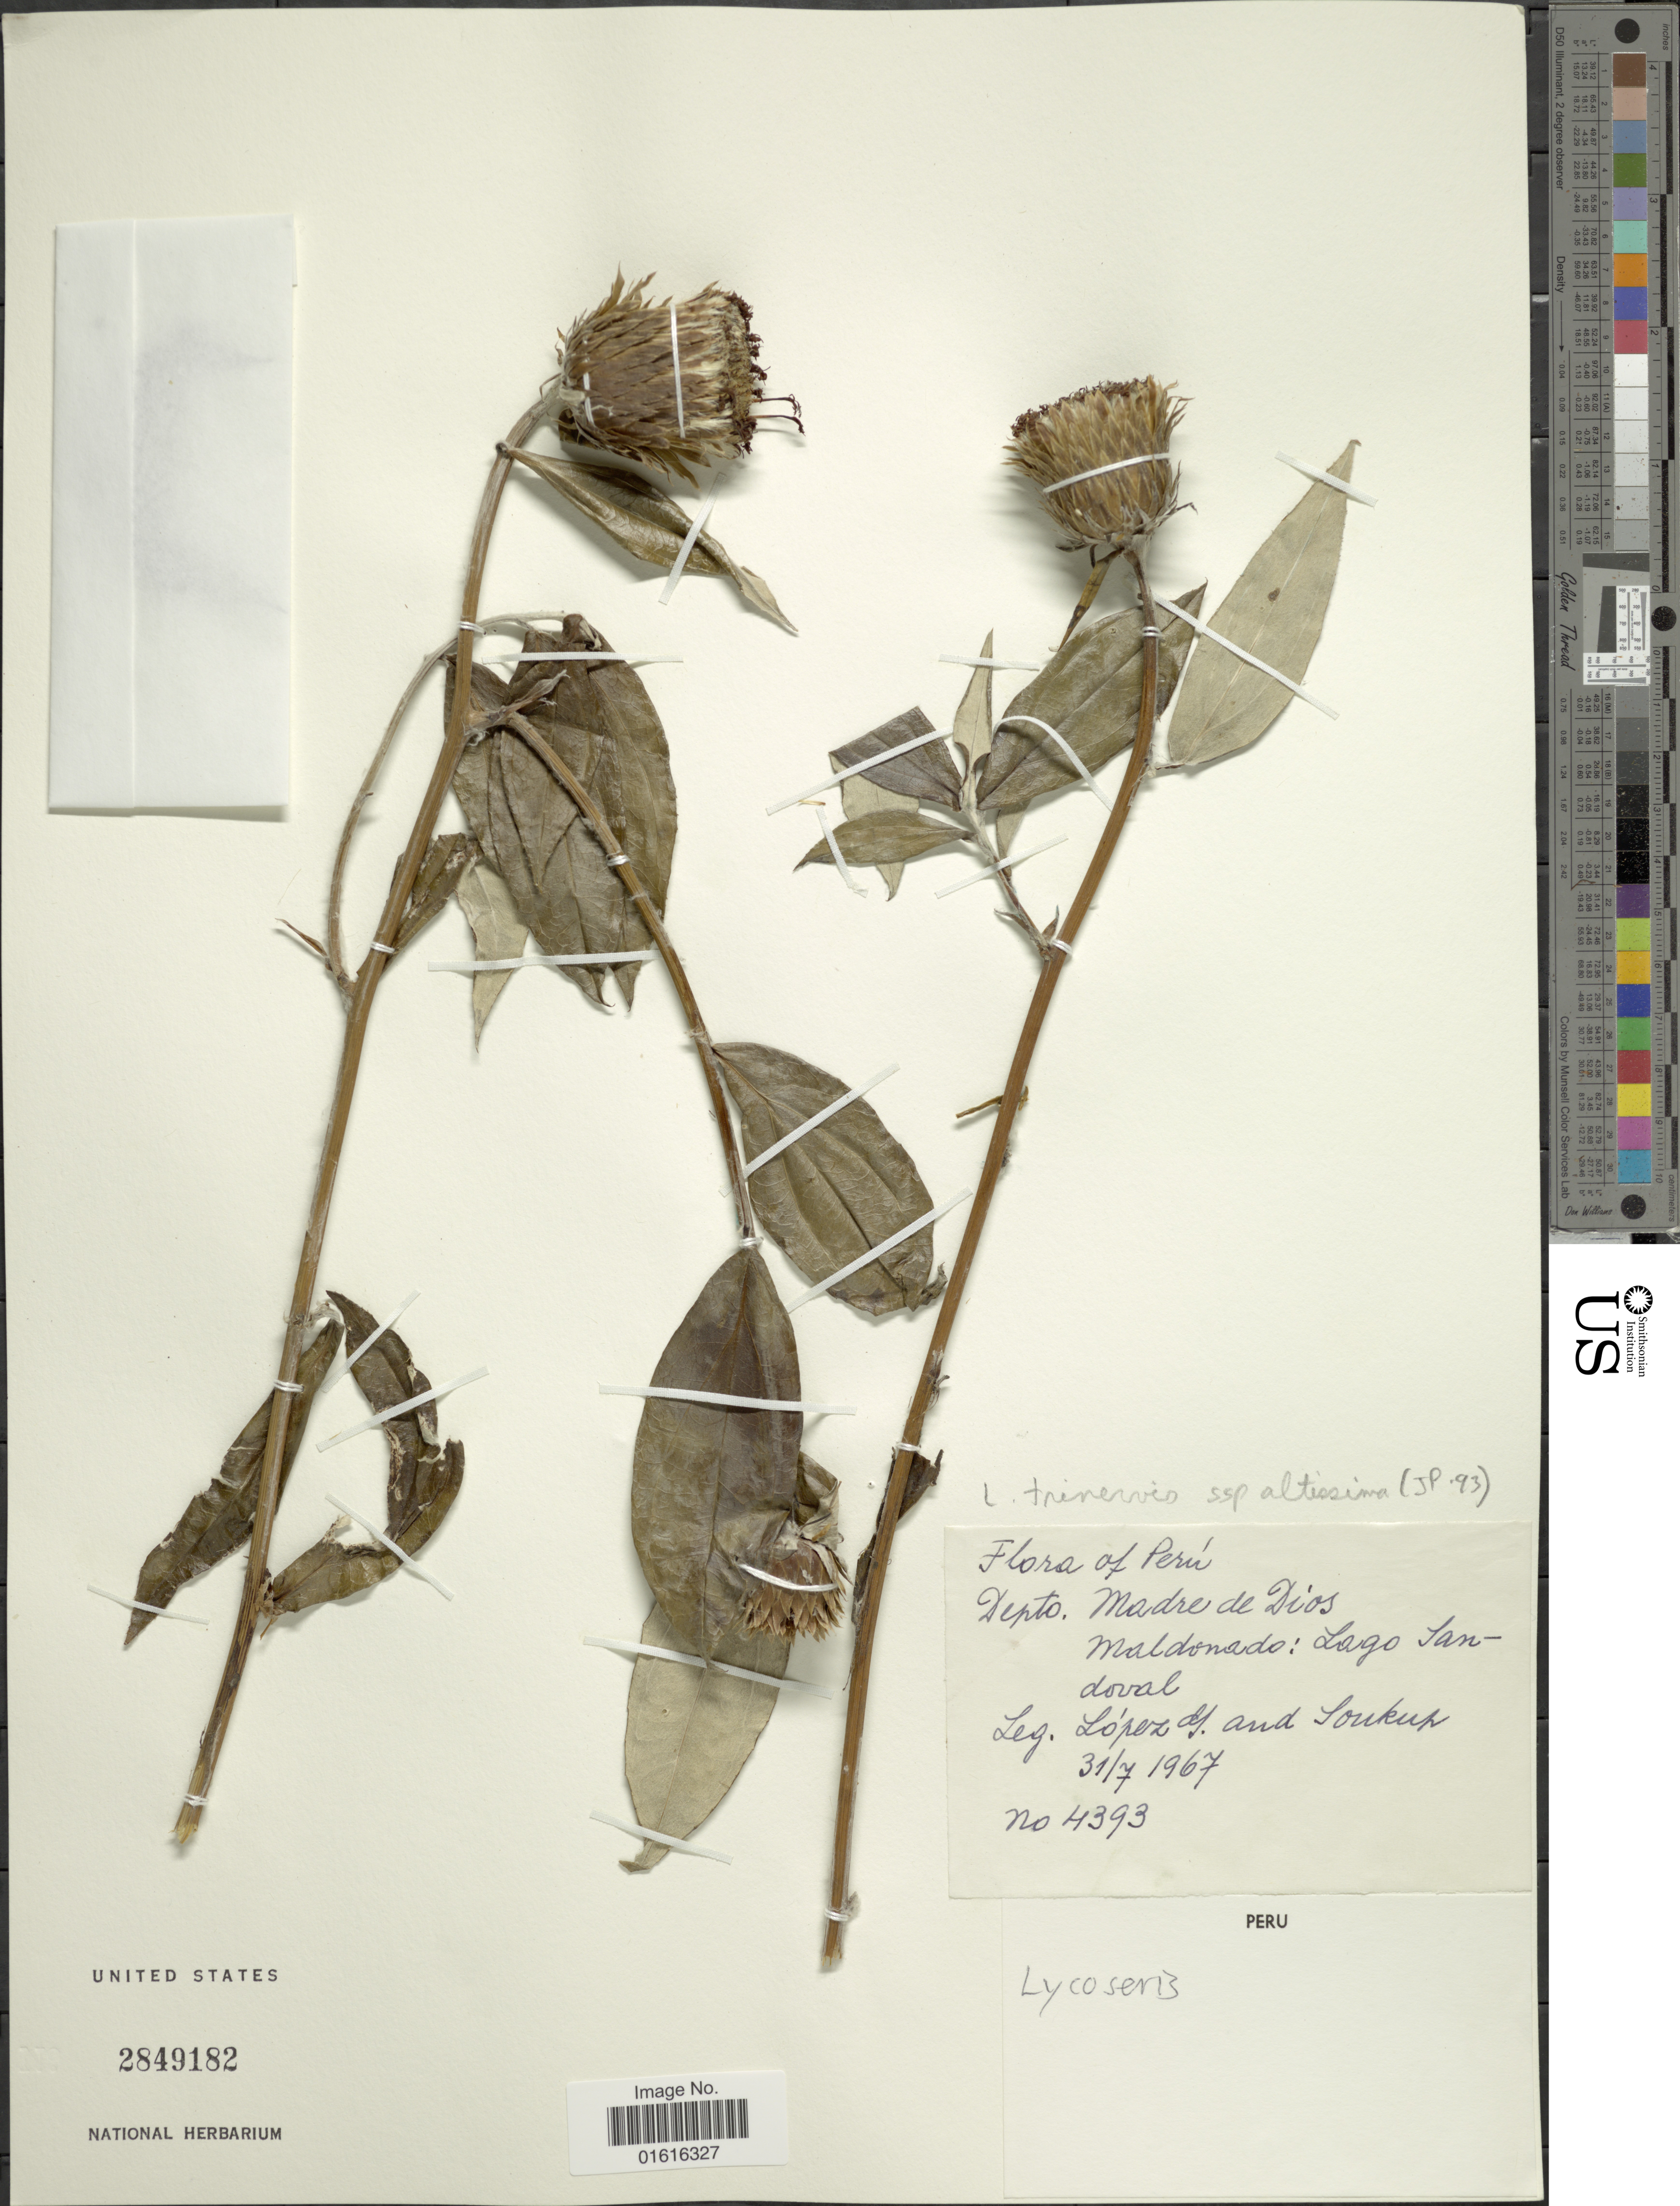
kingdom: Plantae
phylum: Tracheophyta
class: Magnoliopsida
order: Asterales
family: Asteraceae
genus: Lycoseris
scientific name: Lycoseris trinervis subsp. altissima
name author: (Poepp.) K. Egerod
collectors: G. Lopéz & -- Soukup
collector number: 4393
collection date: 1967-07-31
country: Peru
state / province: Madre de Dios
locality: Maldonado: Lago Sandoval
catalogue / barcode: US 2849182